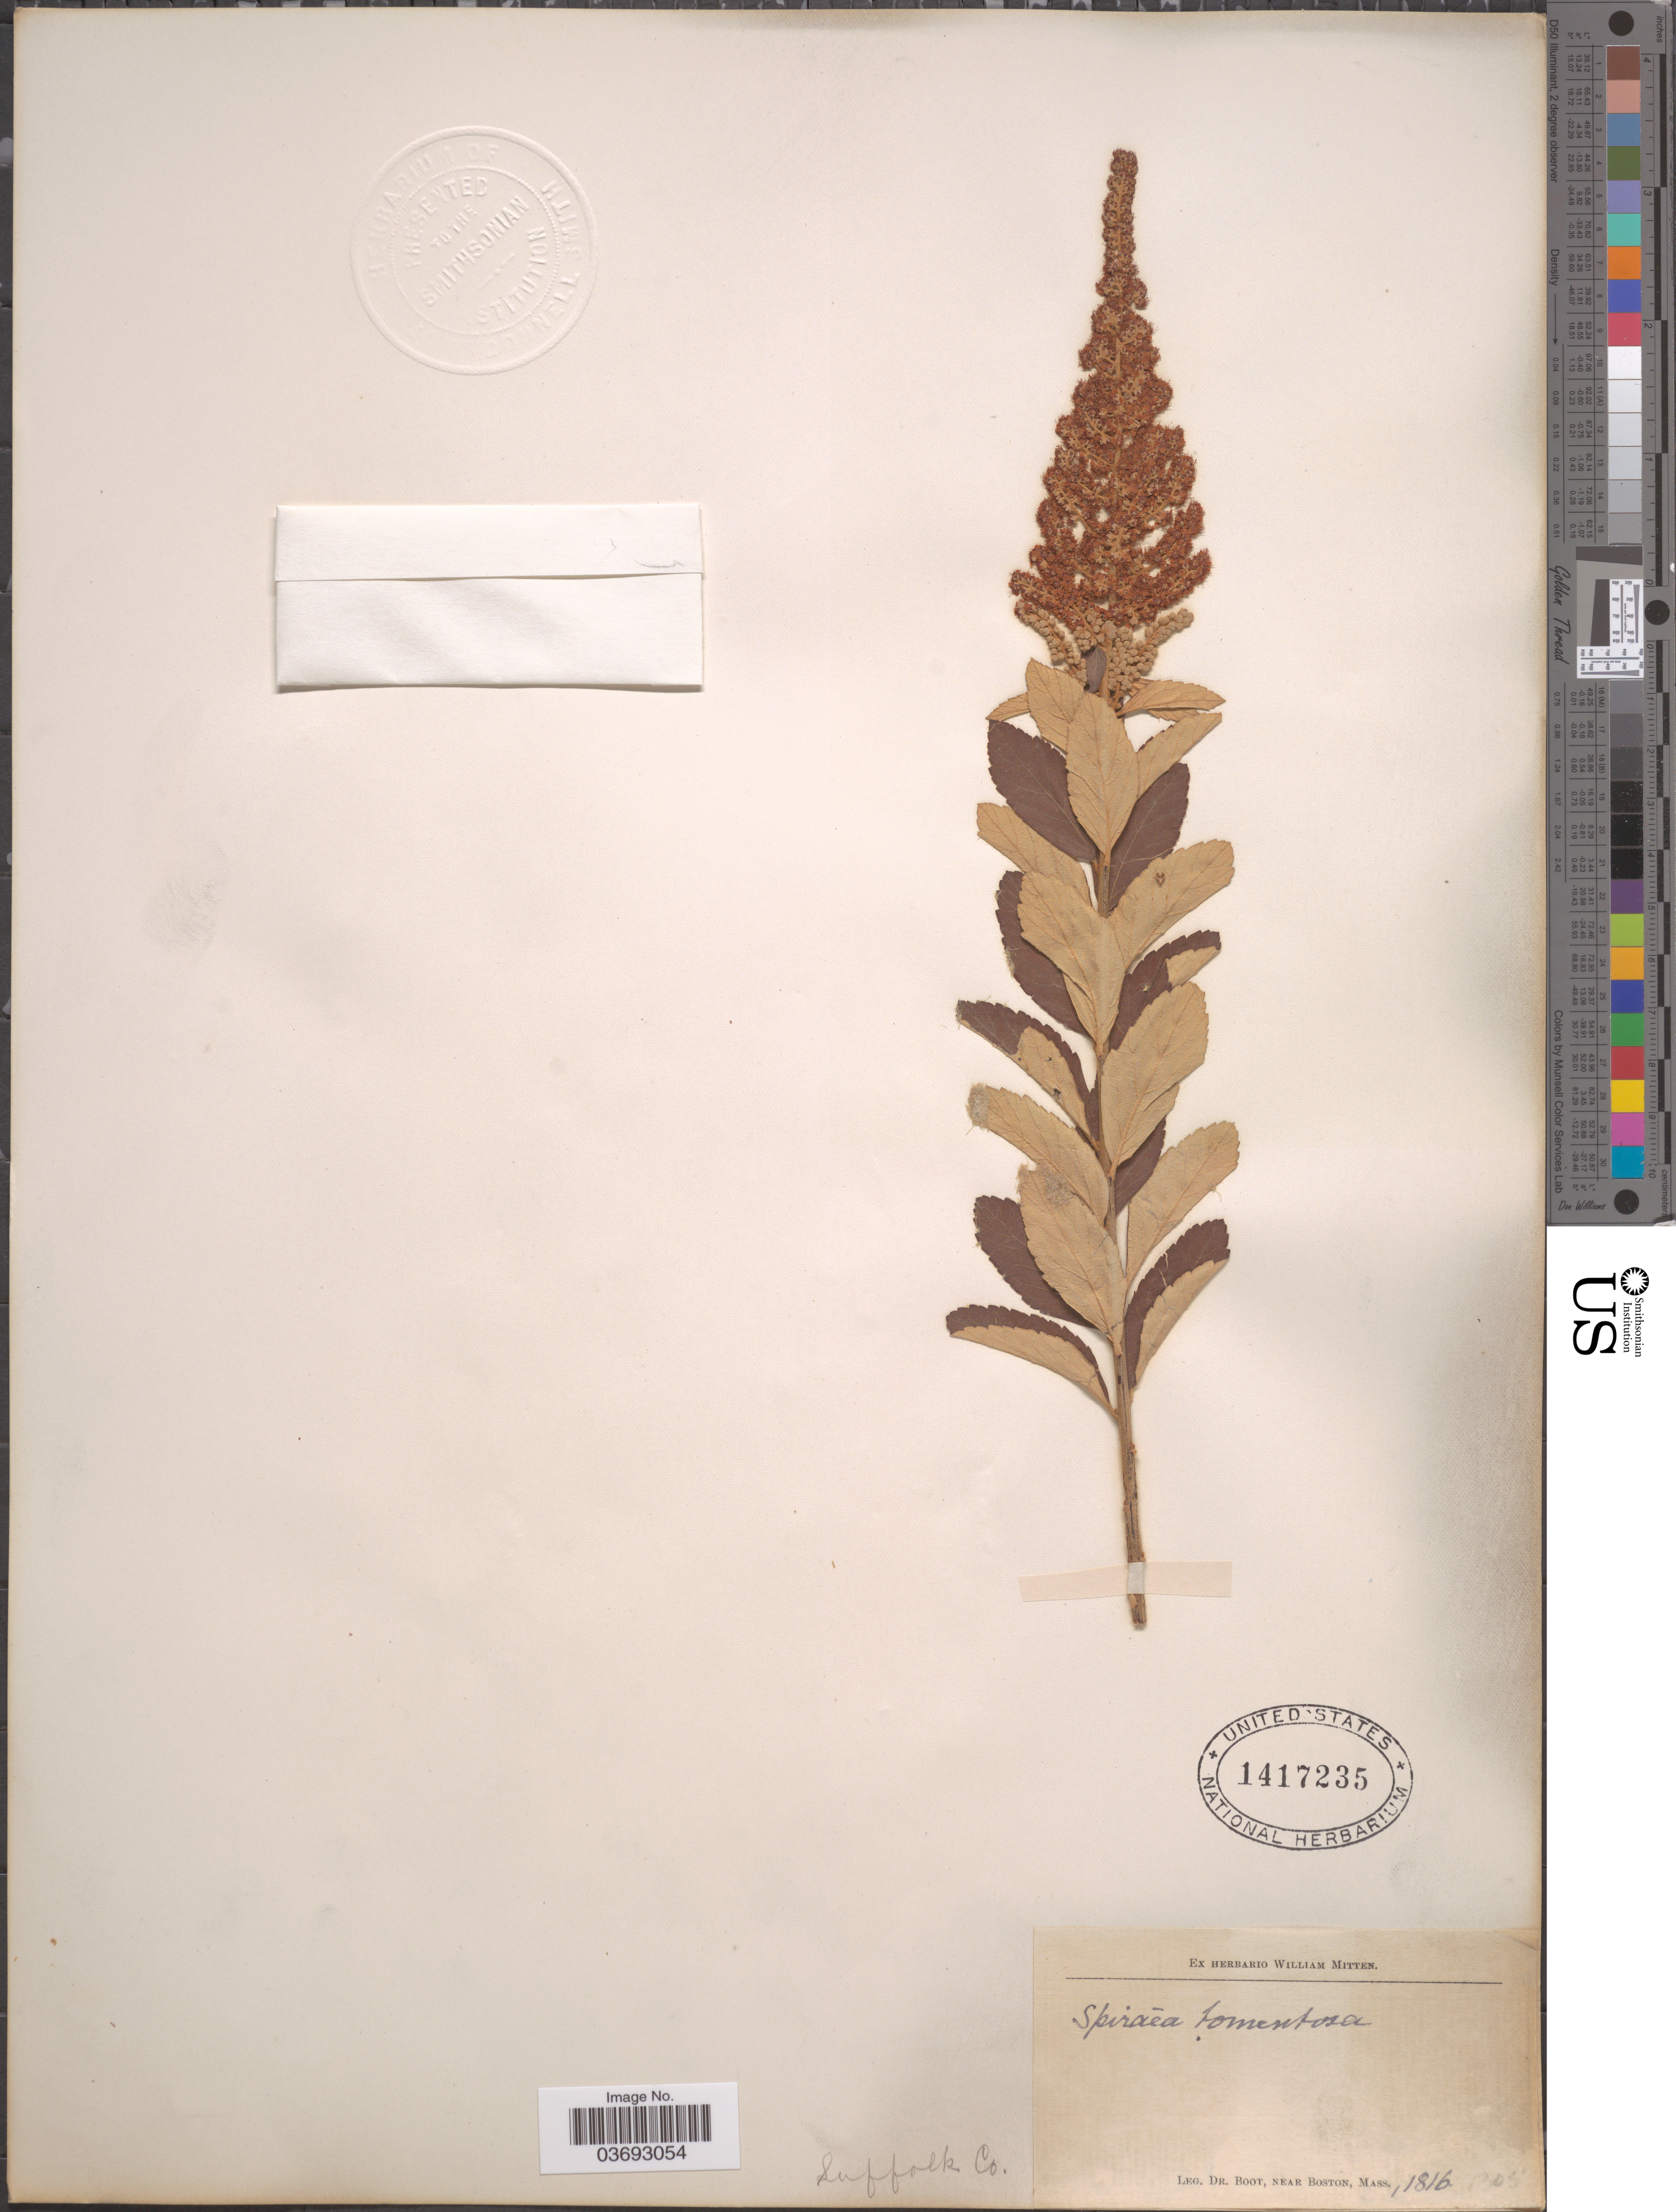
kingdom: Plantae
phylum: Tracheophyta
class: Magnoliopsida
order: Rosales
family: Rosaceae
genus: Spiraea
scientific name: Spiraea tomentosa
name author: L.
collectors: Boot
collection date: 1816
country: United States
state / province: Massachusetts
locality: Near Boston. Suffolk Co.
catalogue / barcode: US 1417235